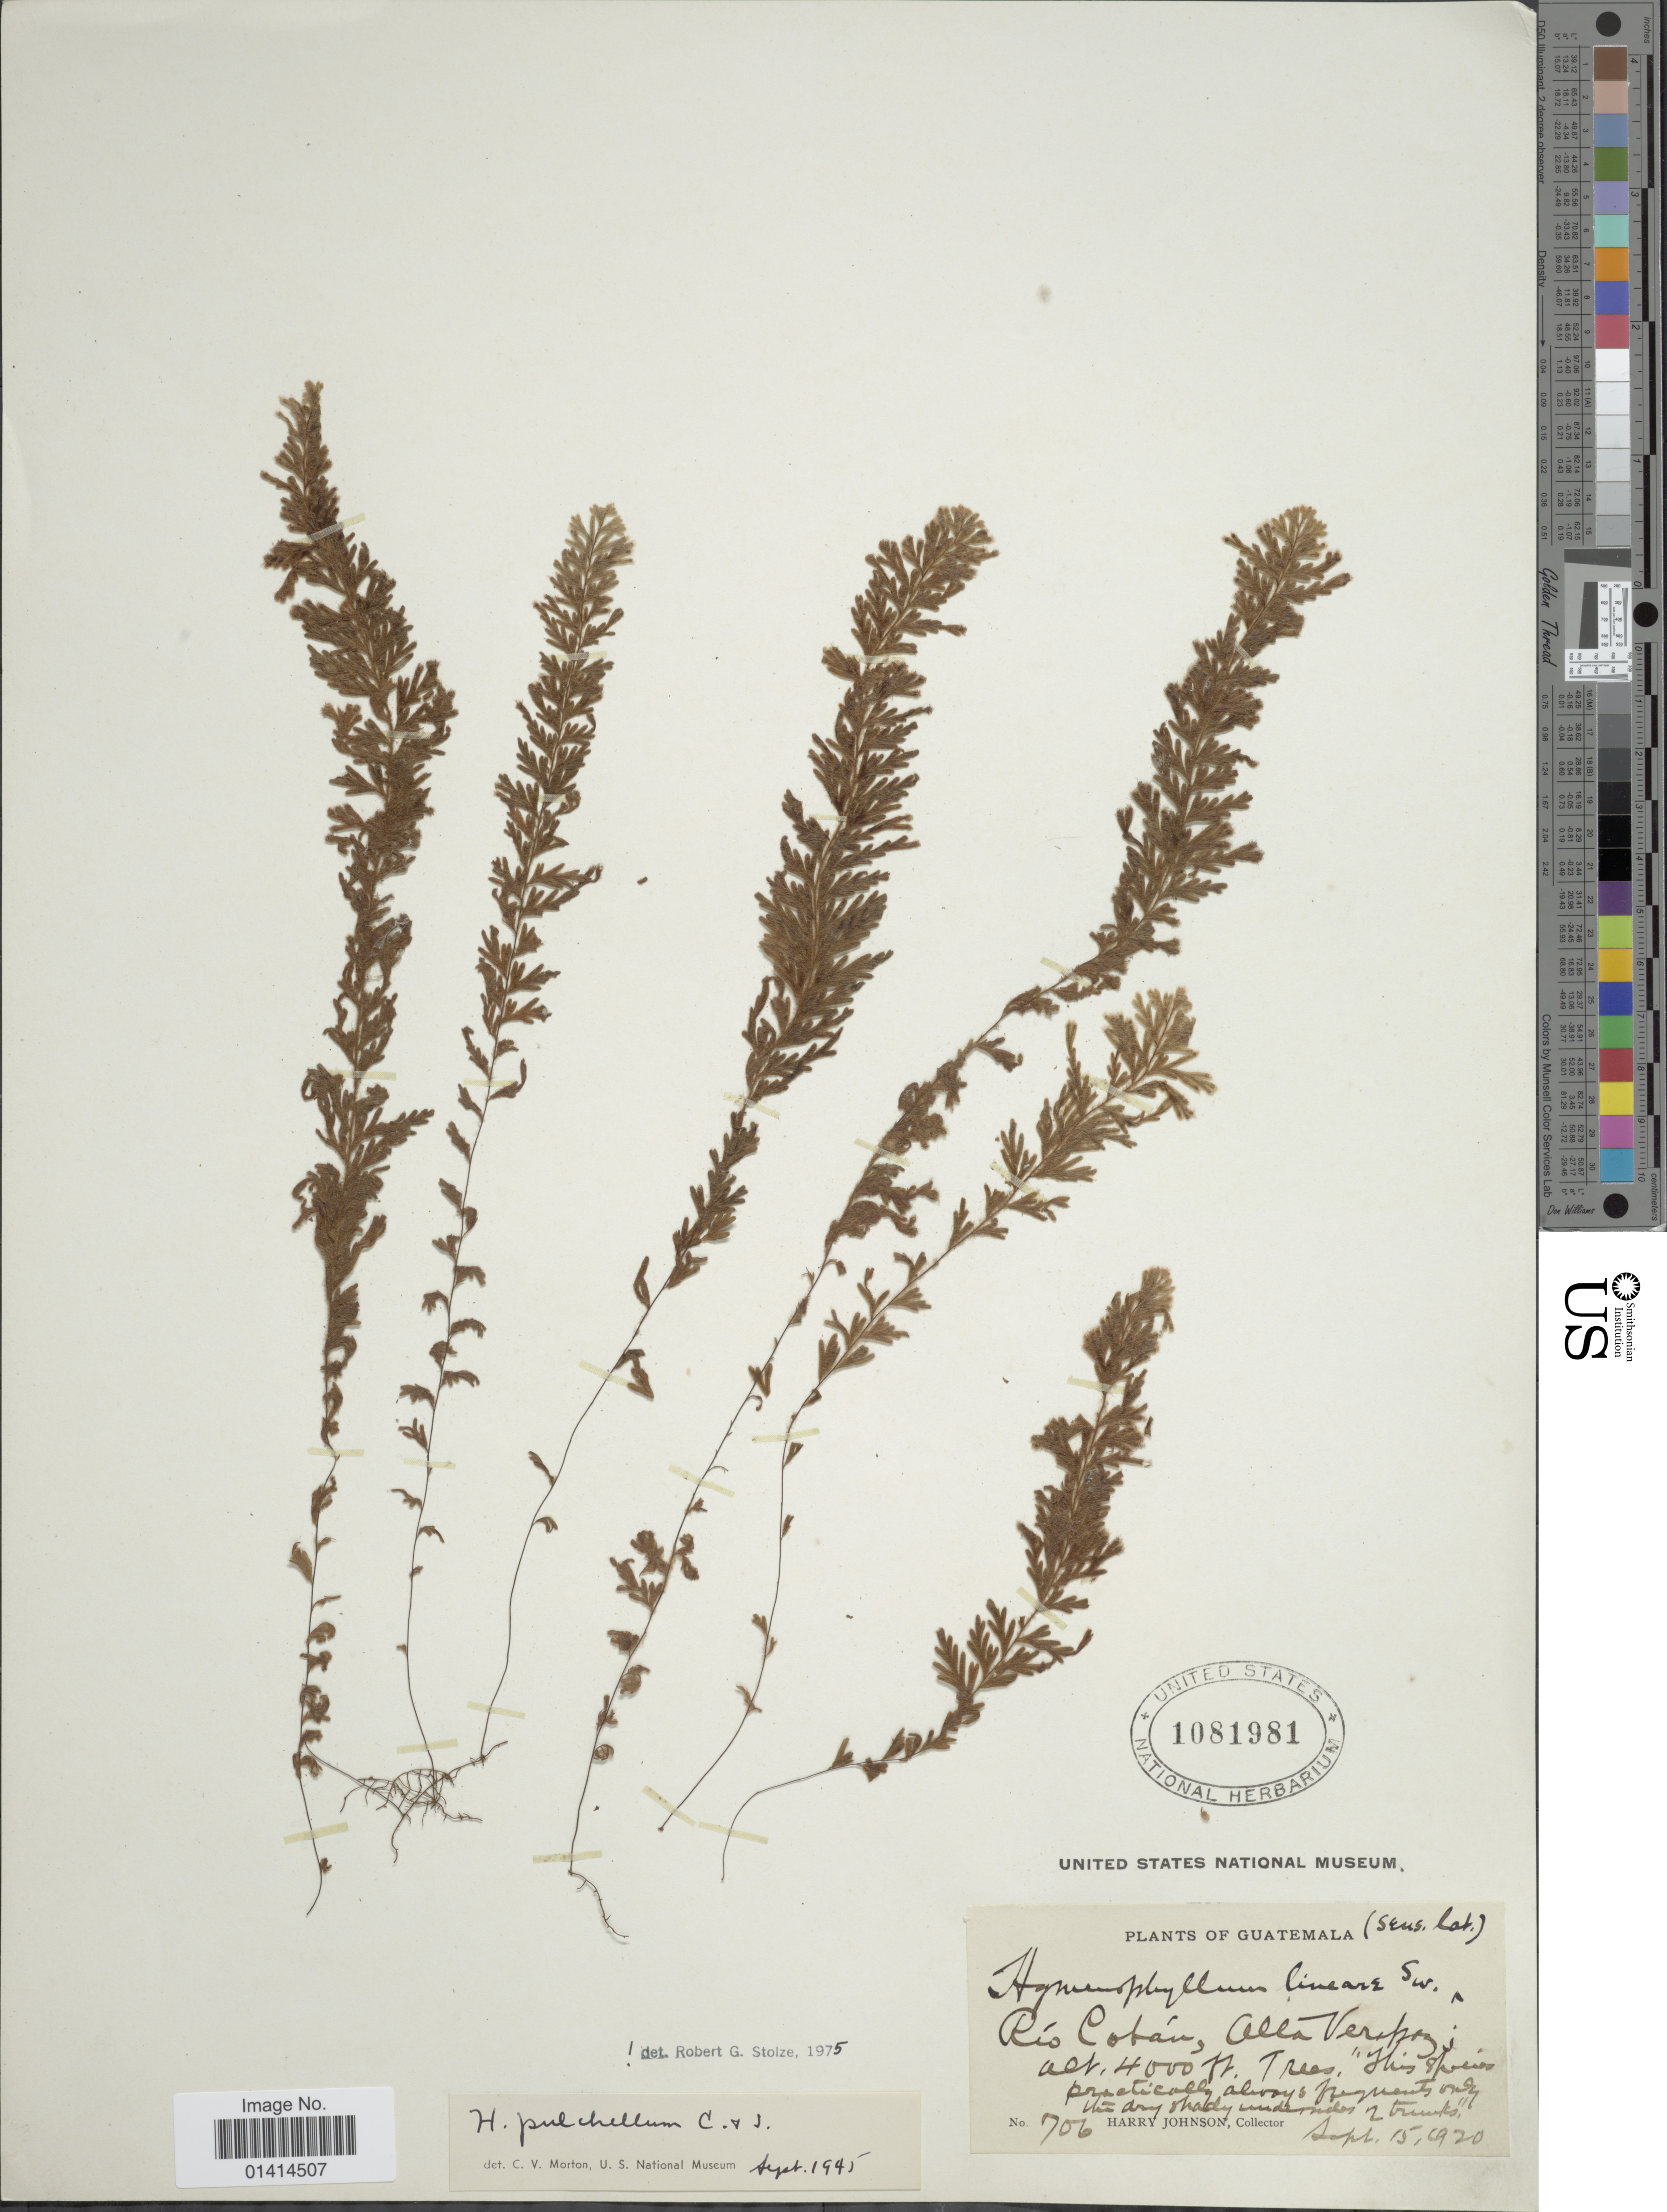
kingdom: Plantae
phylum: Tracheophyta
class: Polypodiopsida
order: Hymenophyllales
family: Hymenophyllaceae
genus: Hymenophyllum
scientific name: Hymenophyllum pulchellum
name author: Schltdl. & Cham.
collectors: H. Johnson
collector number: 706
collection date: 1920-09-15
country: Guatemala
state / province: Alta Verapaz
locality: Rio Coban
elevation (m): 1219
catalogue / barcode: US 1081981